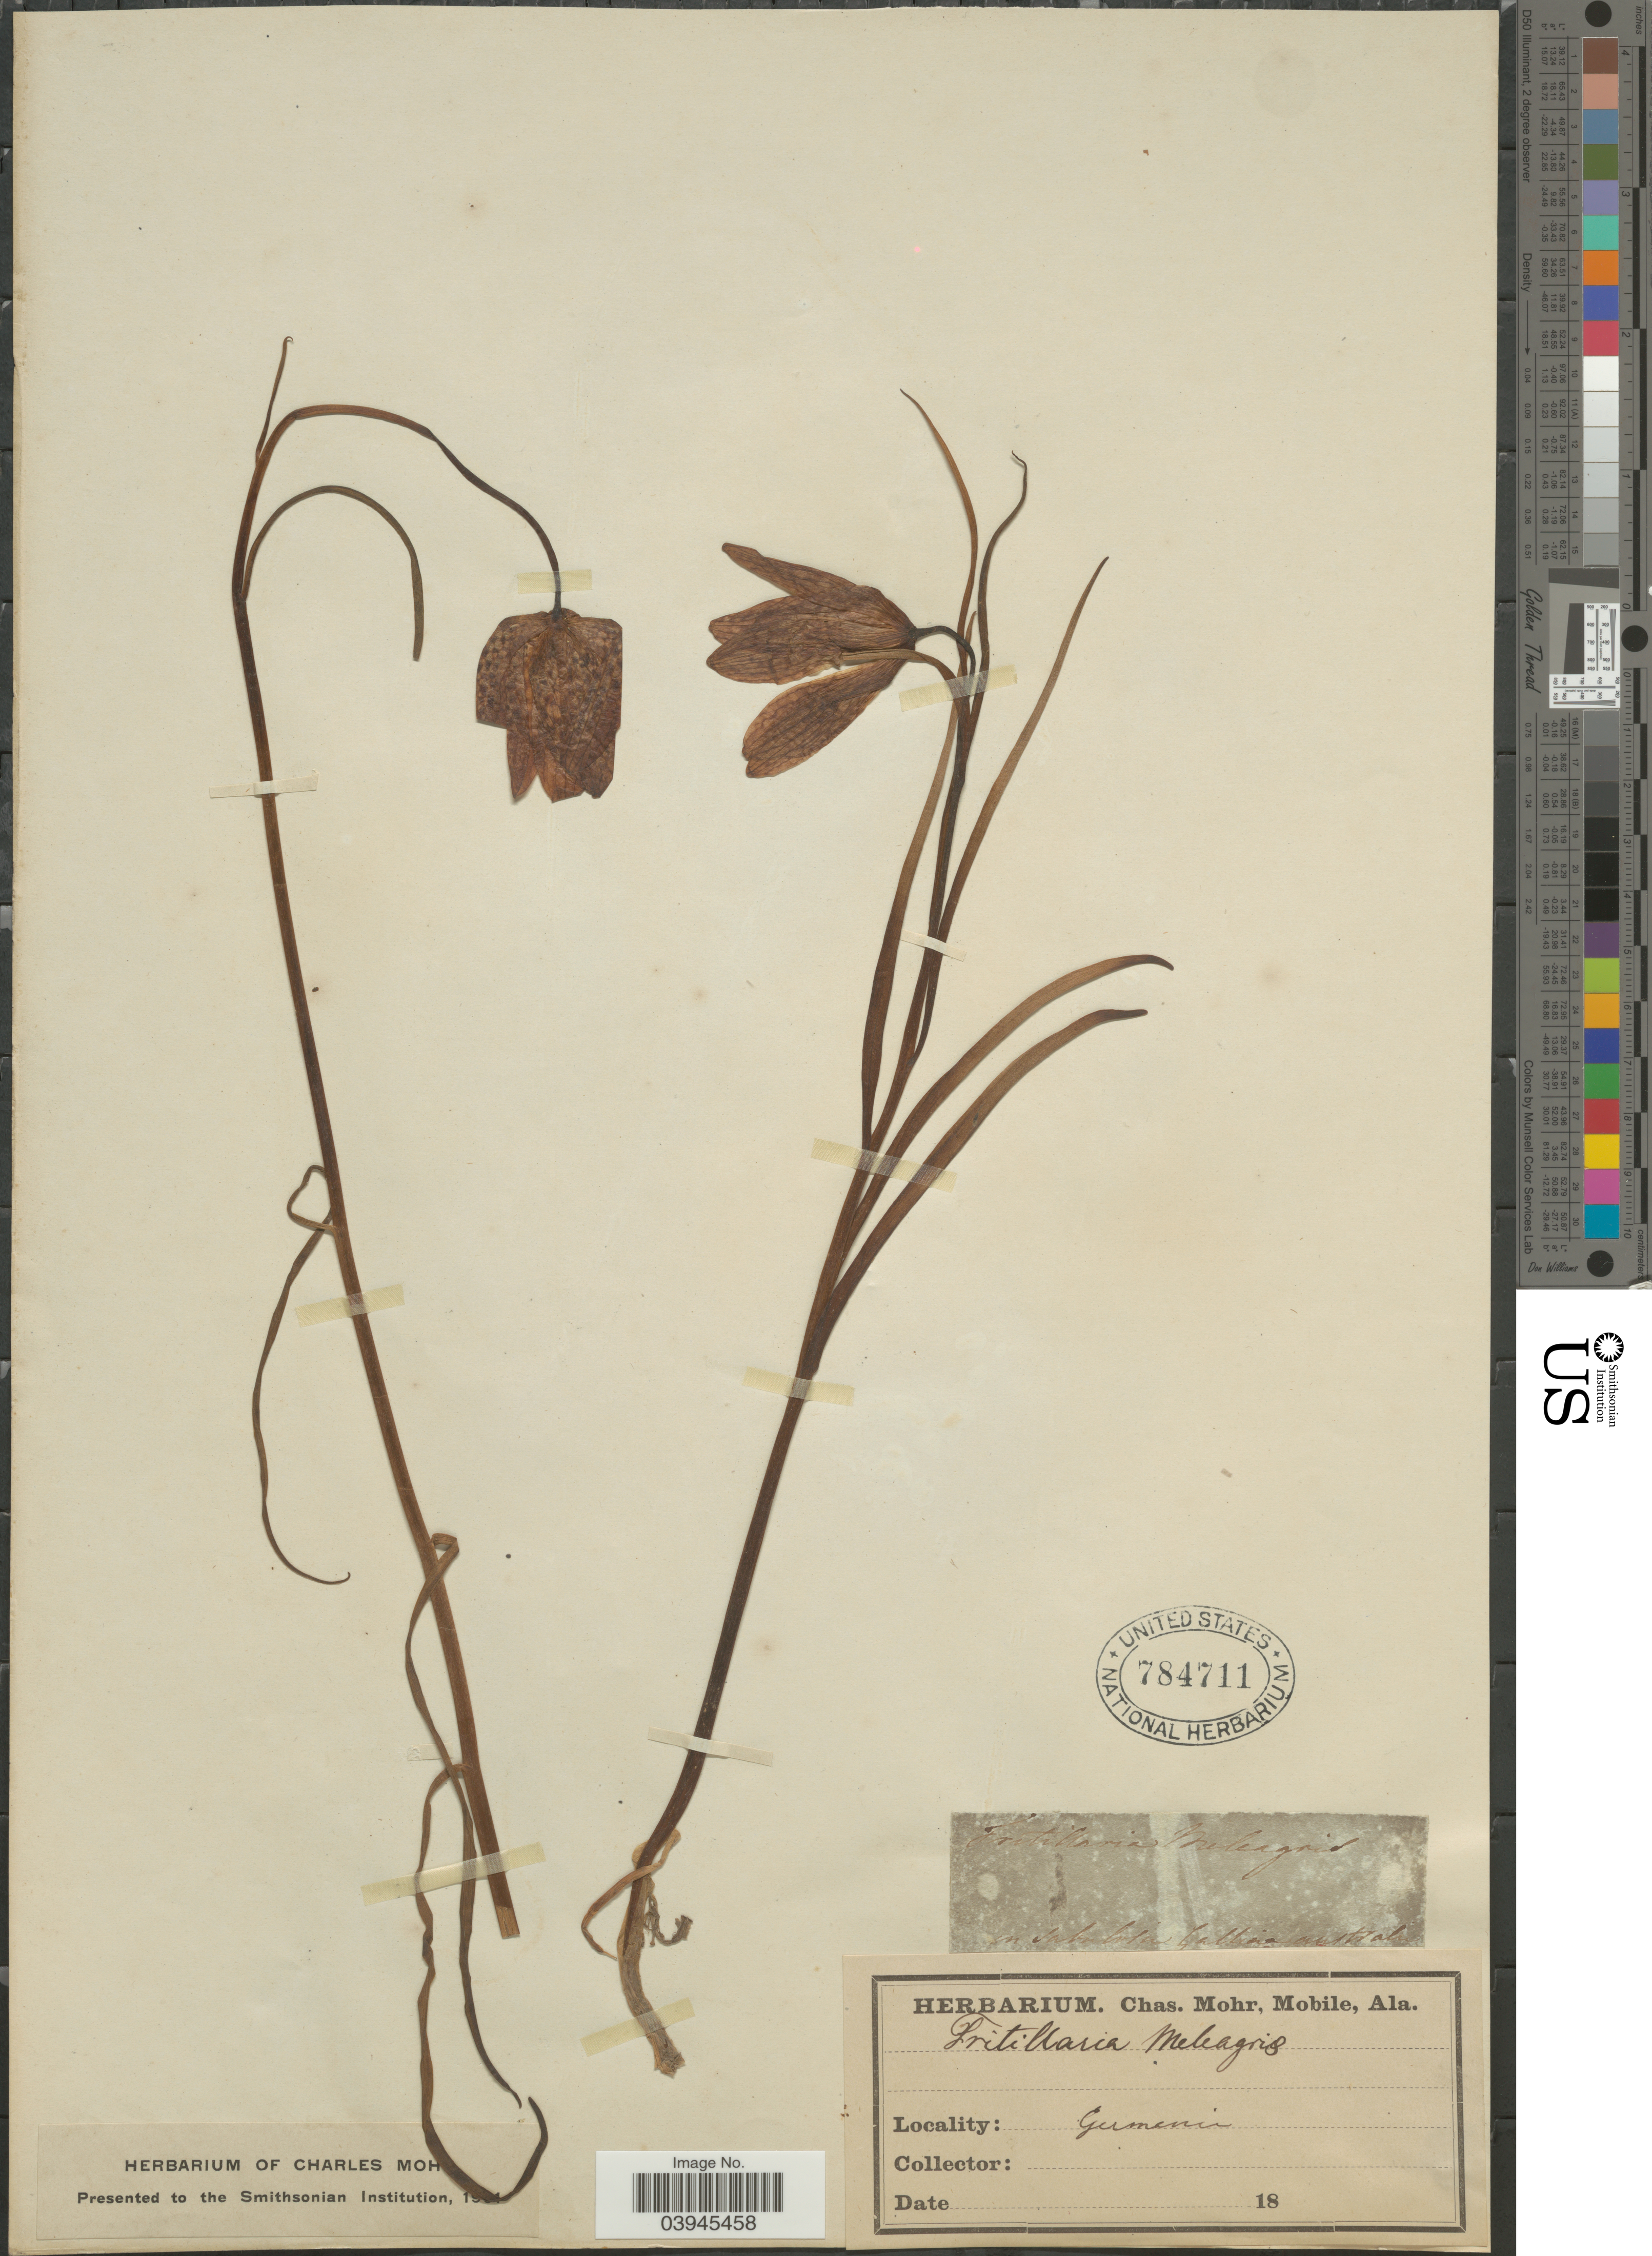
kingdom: Plantae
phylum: Tracheophyta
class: Liliopsida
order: Liliales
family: Liliaceae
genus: Fritillaria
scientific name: Fritillaria meleagris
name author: Lindl.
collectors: ex herb. Charles Mohr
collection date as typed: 18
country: France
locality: In Sabalota Gallia austral. Germania.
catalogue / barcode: US 784711